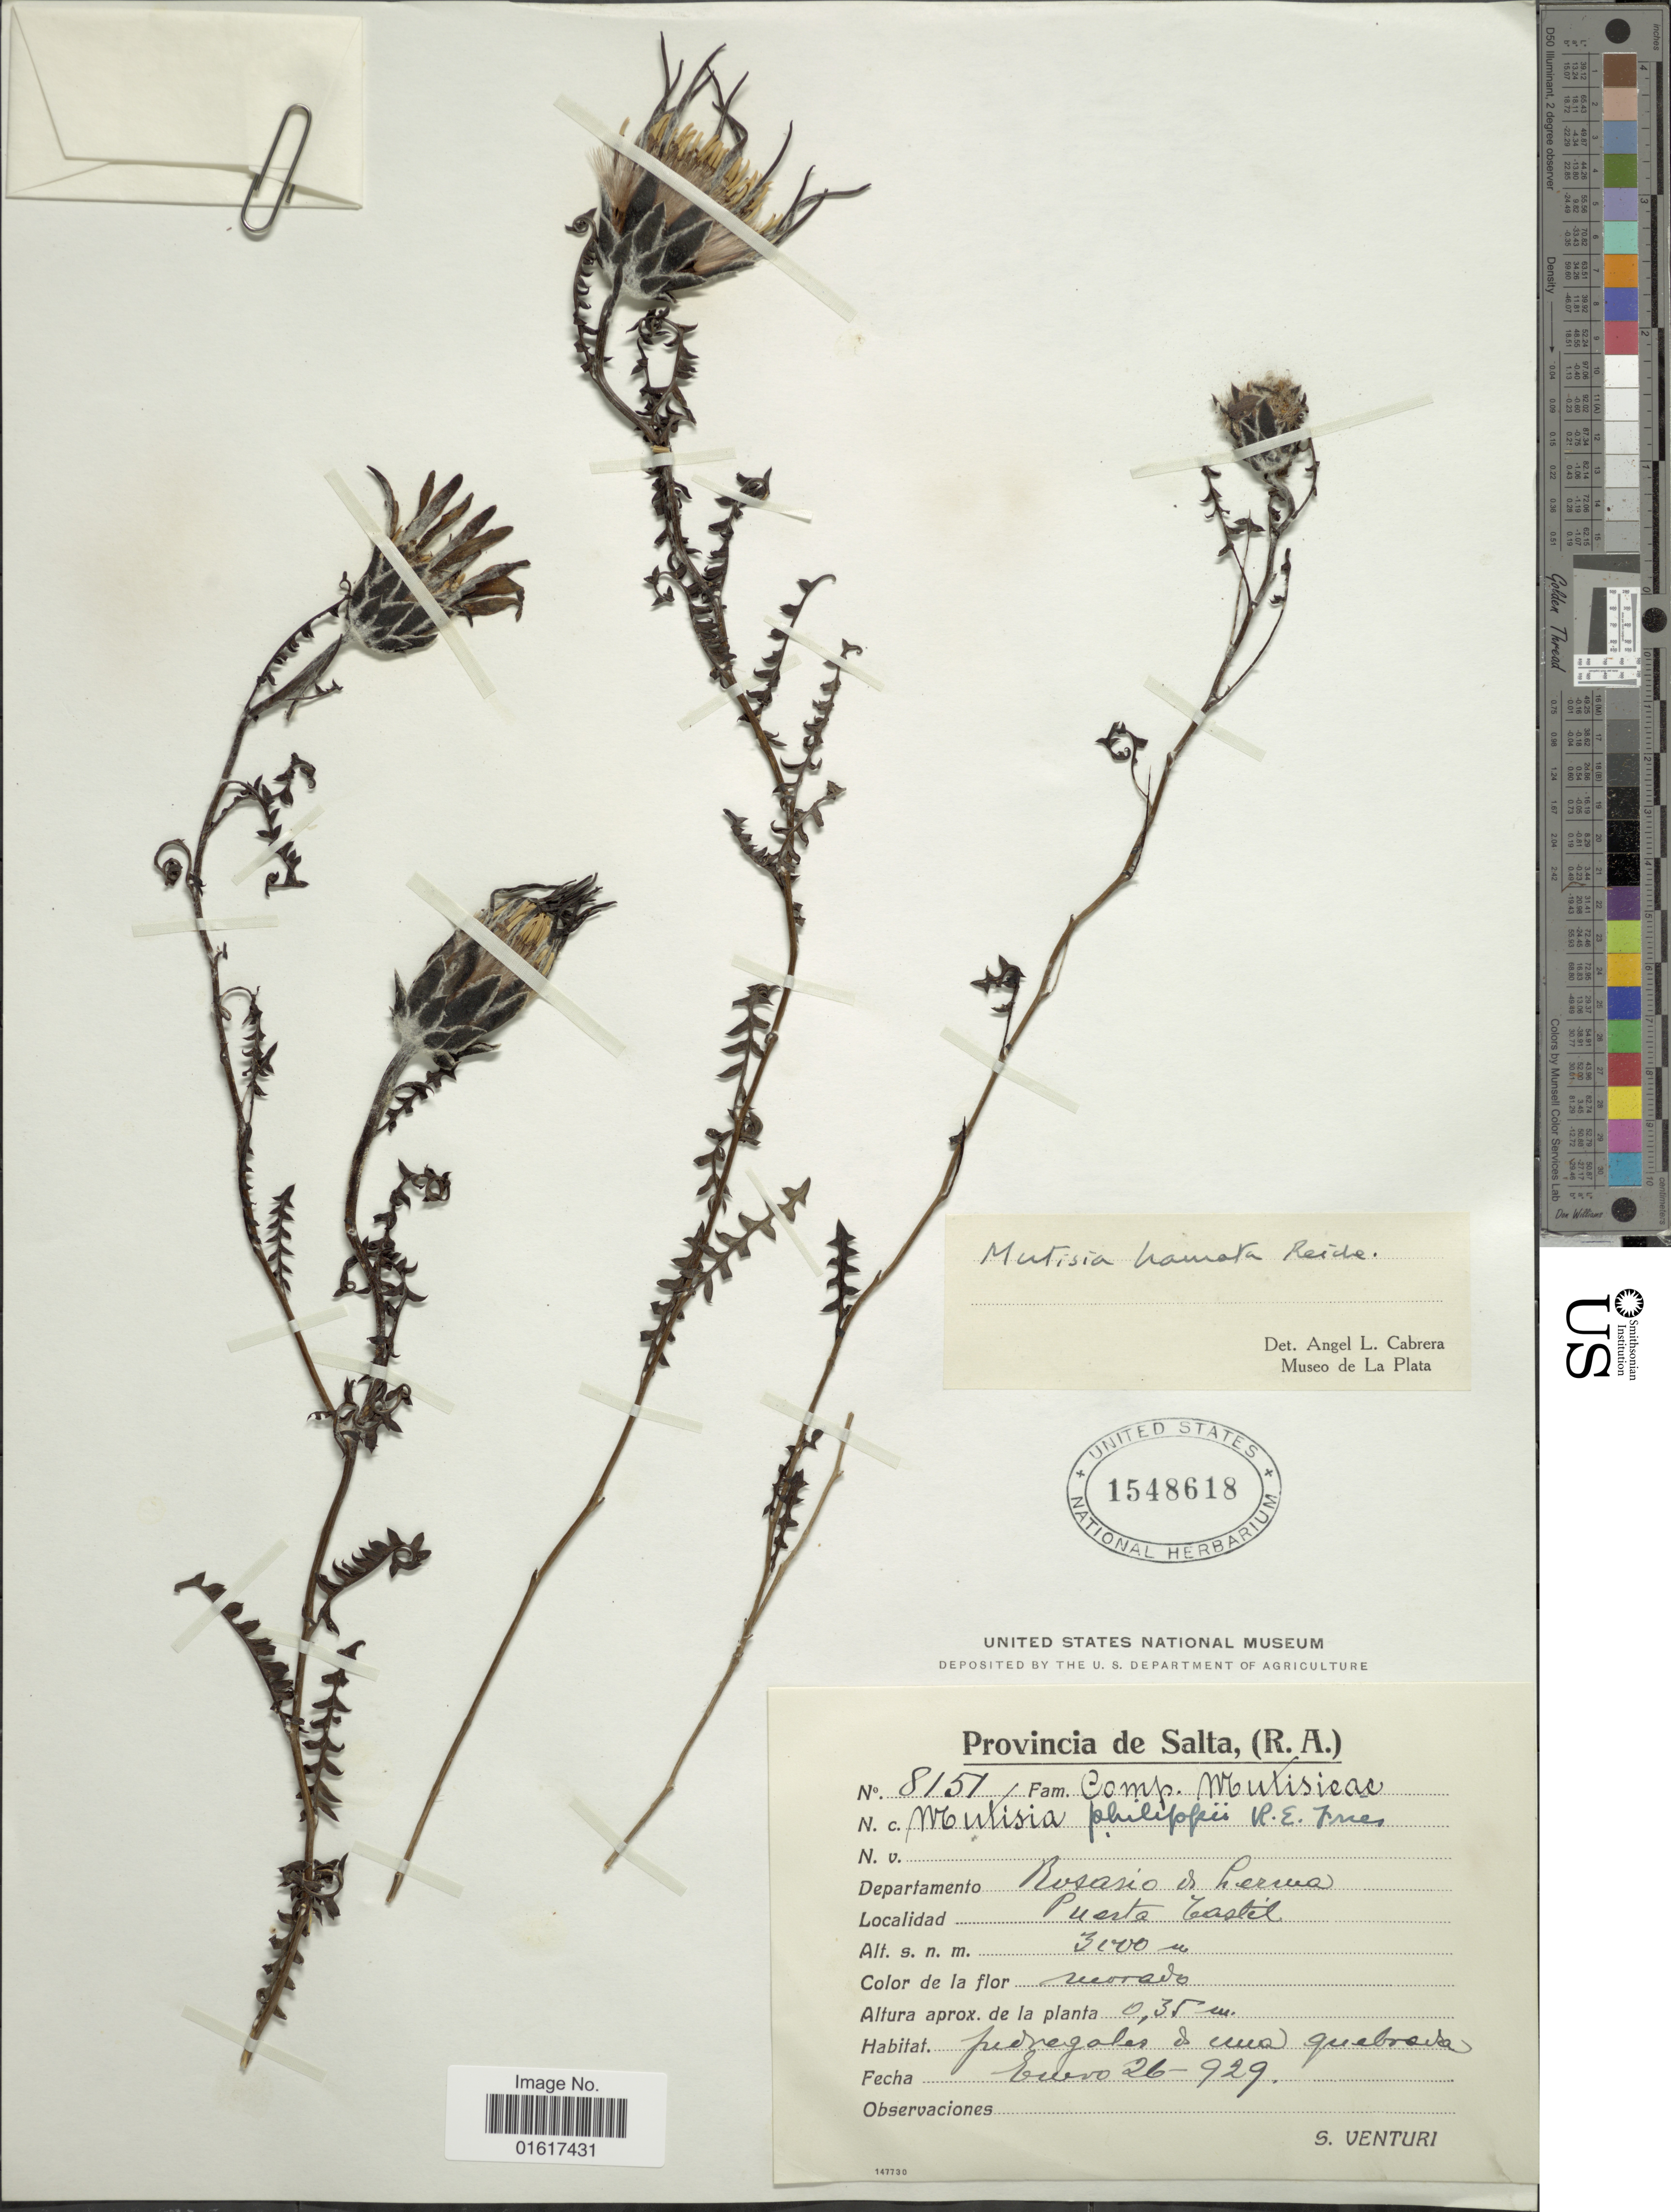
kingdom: Plantae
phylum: Tracheophyta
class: Magnoliopsida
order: Asterales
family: Asteraceae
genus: Mutisia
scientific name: Mutisia hamata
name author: Reiche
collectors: S. Venturi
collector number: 8151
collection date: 1929-01-26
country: Argentina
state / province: Salta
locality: Departamanto Rosario de Leruva. Puerta Castel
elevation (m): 3100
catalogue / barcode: US 1548618